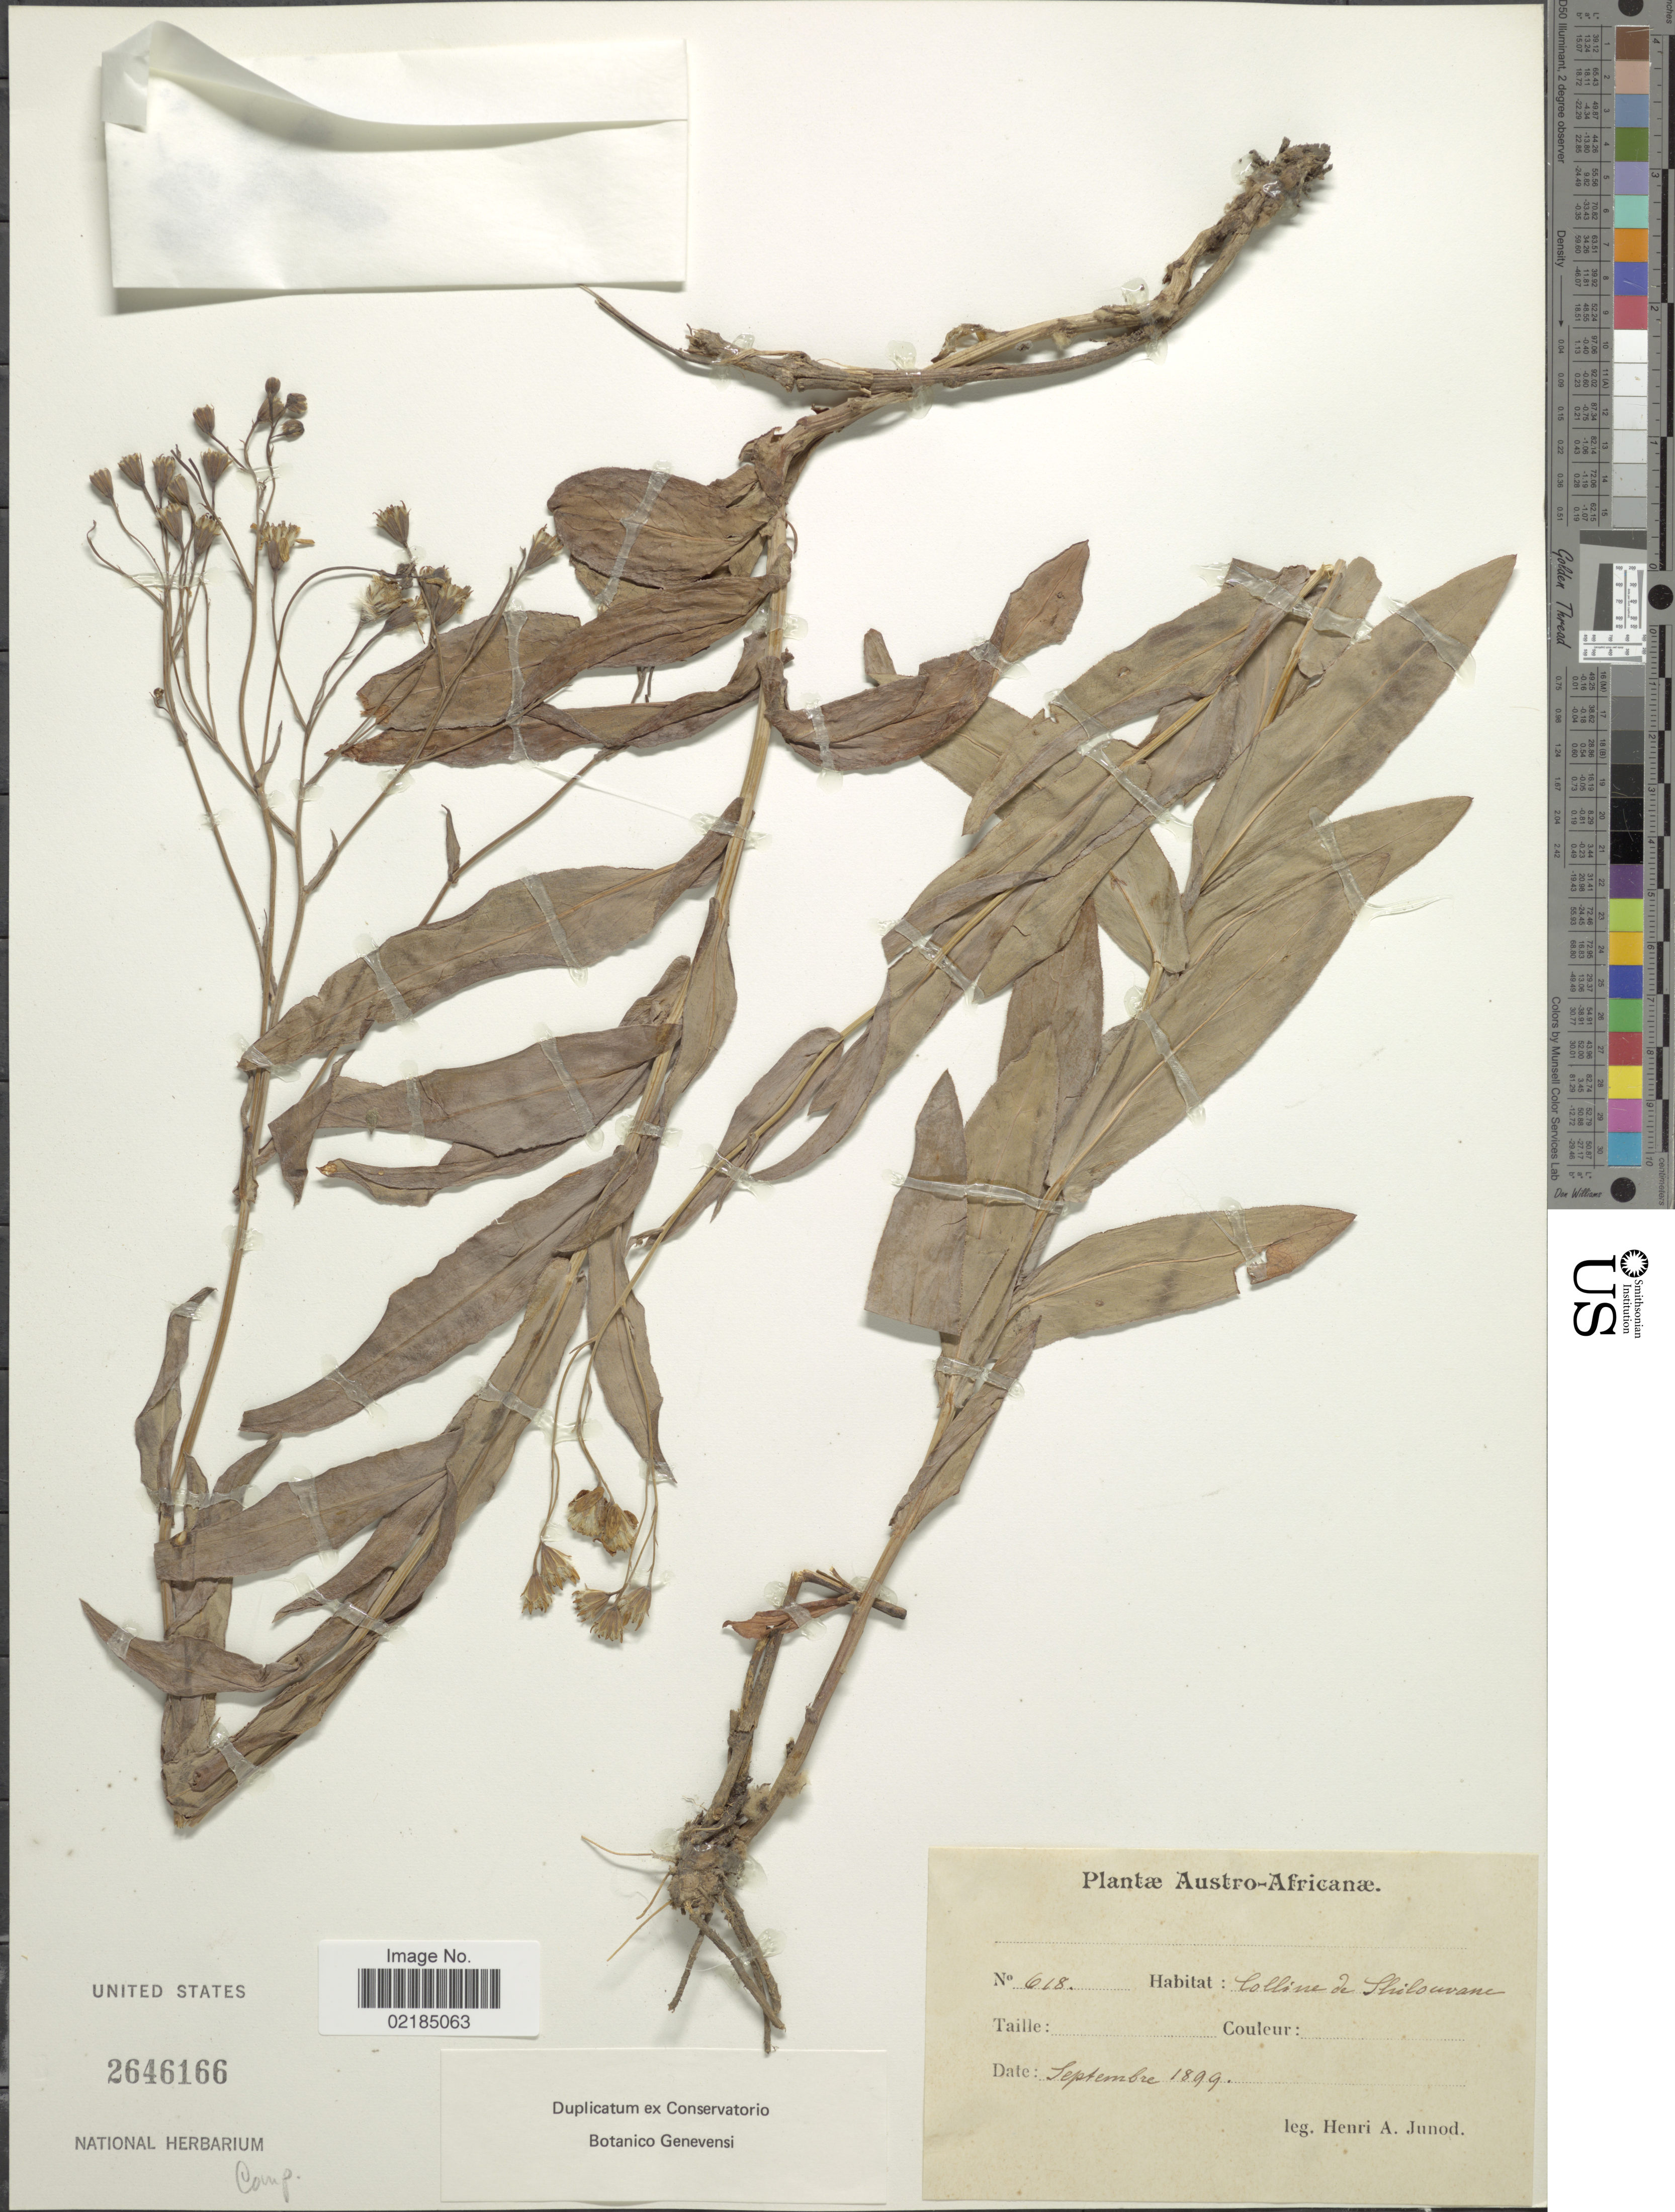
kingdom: Plantae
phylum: Tracheophyta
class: Magnoliopsida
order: Asterales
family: Asteraceae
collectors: H. Junod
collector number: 618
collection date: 1899-09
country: South Africa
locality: Austro-Africanae. Collins de Shiluvane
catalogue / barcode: US 2646166